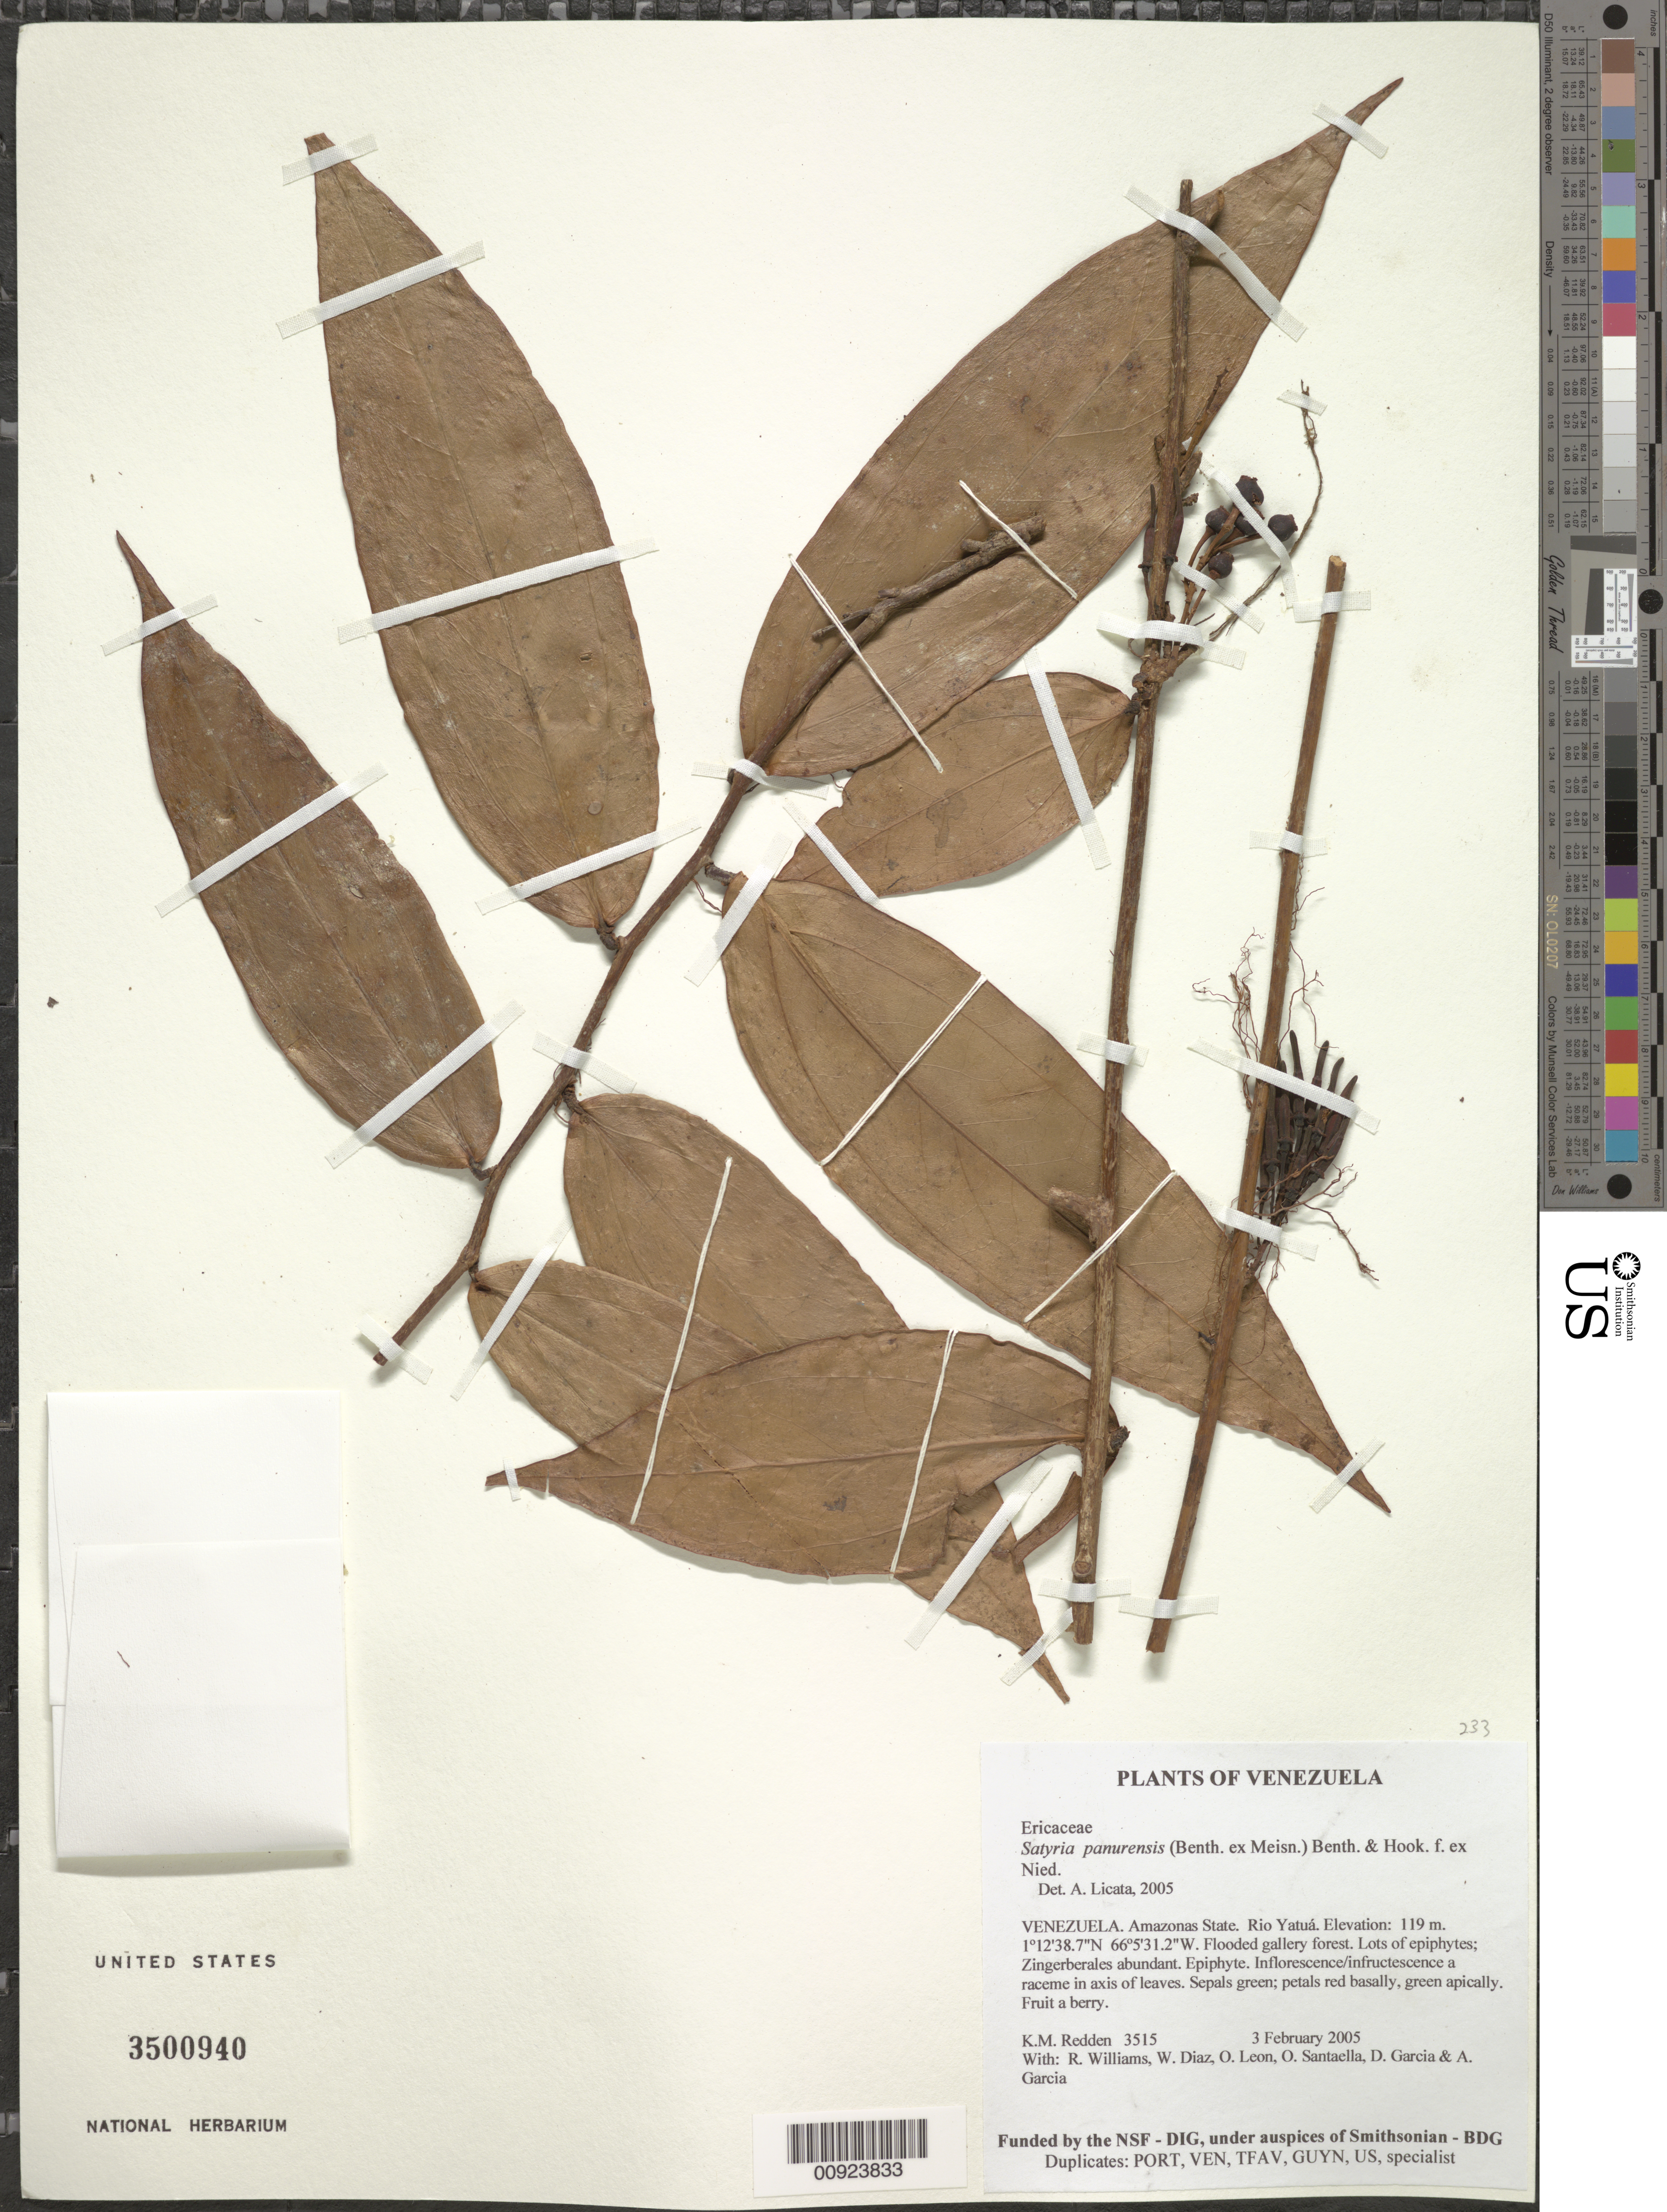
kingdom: Plantae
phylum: Tracheophyta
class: Magnoliopsida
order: Ericales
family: Ericaceae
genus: Satyria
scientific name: Satyria panurensis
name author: (Benth. ex Meisn.) Benth. & Hook. f. ex Nied.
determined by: Licata, A., (PORT), Univ. Nac. Exp. de los Llanos Ezequiel Zamora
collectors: K. M. Redden, R. Williams, W. Díaz P., O. León, O. Santaella, D. Garcia & A. Garcia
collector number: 3515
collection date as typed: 3 February 2005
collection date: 2005-02-03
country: Venezuela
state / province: Amazonas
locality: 15 - Rio Yatuá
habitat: Flooded gallery forest. Lots of epiphytes; Zingerberales abundant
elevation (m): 119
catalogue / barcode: US 3500940